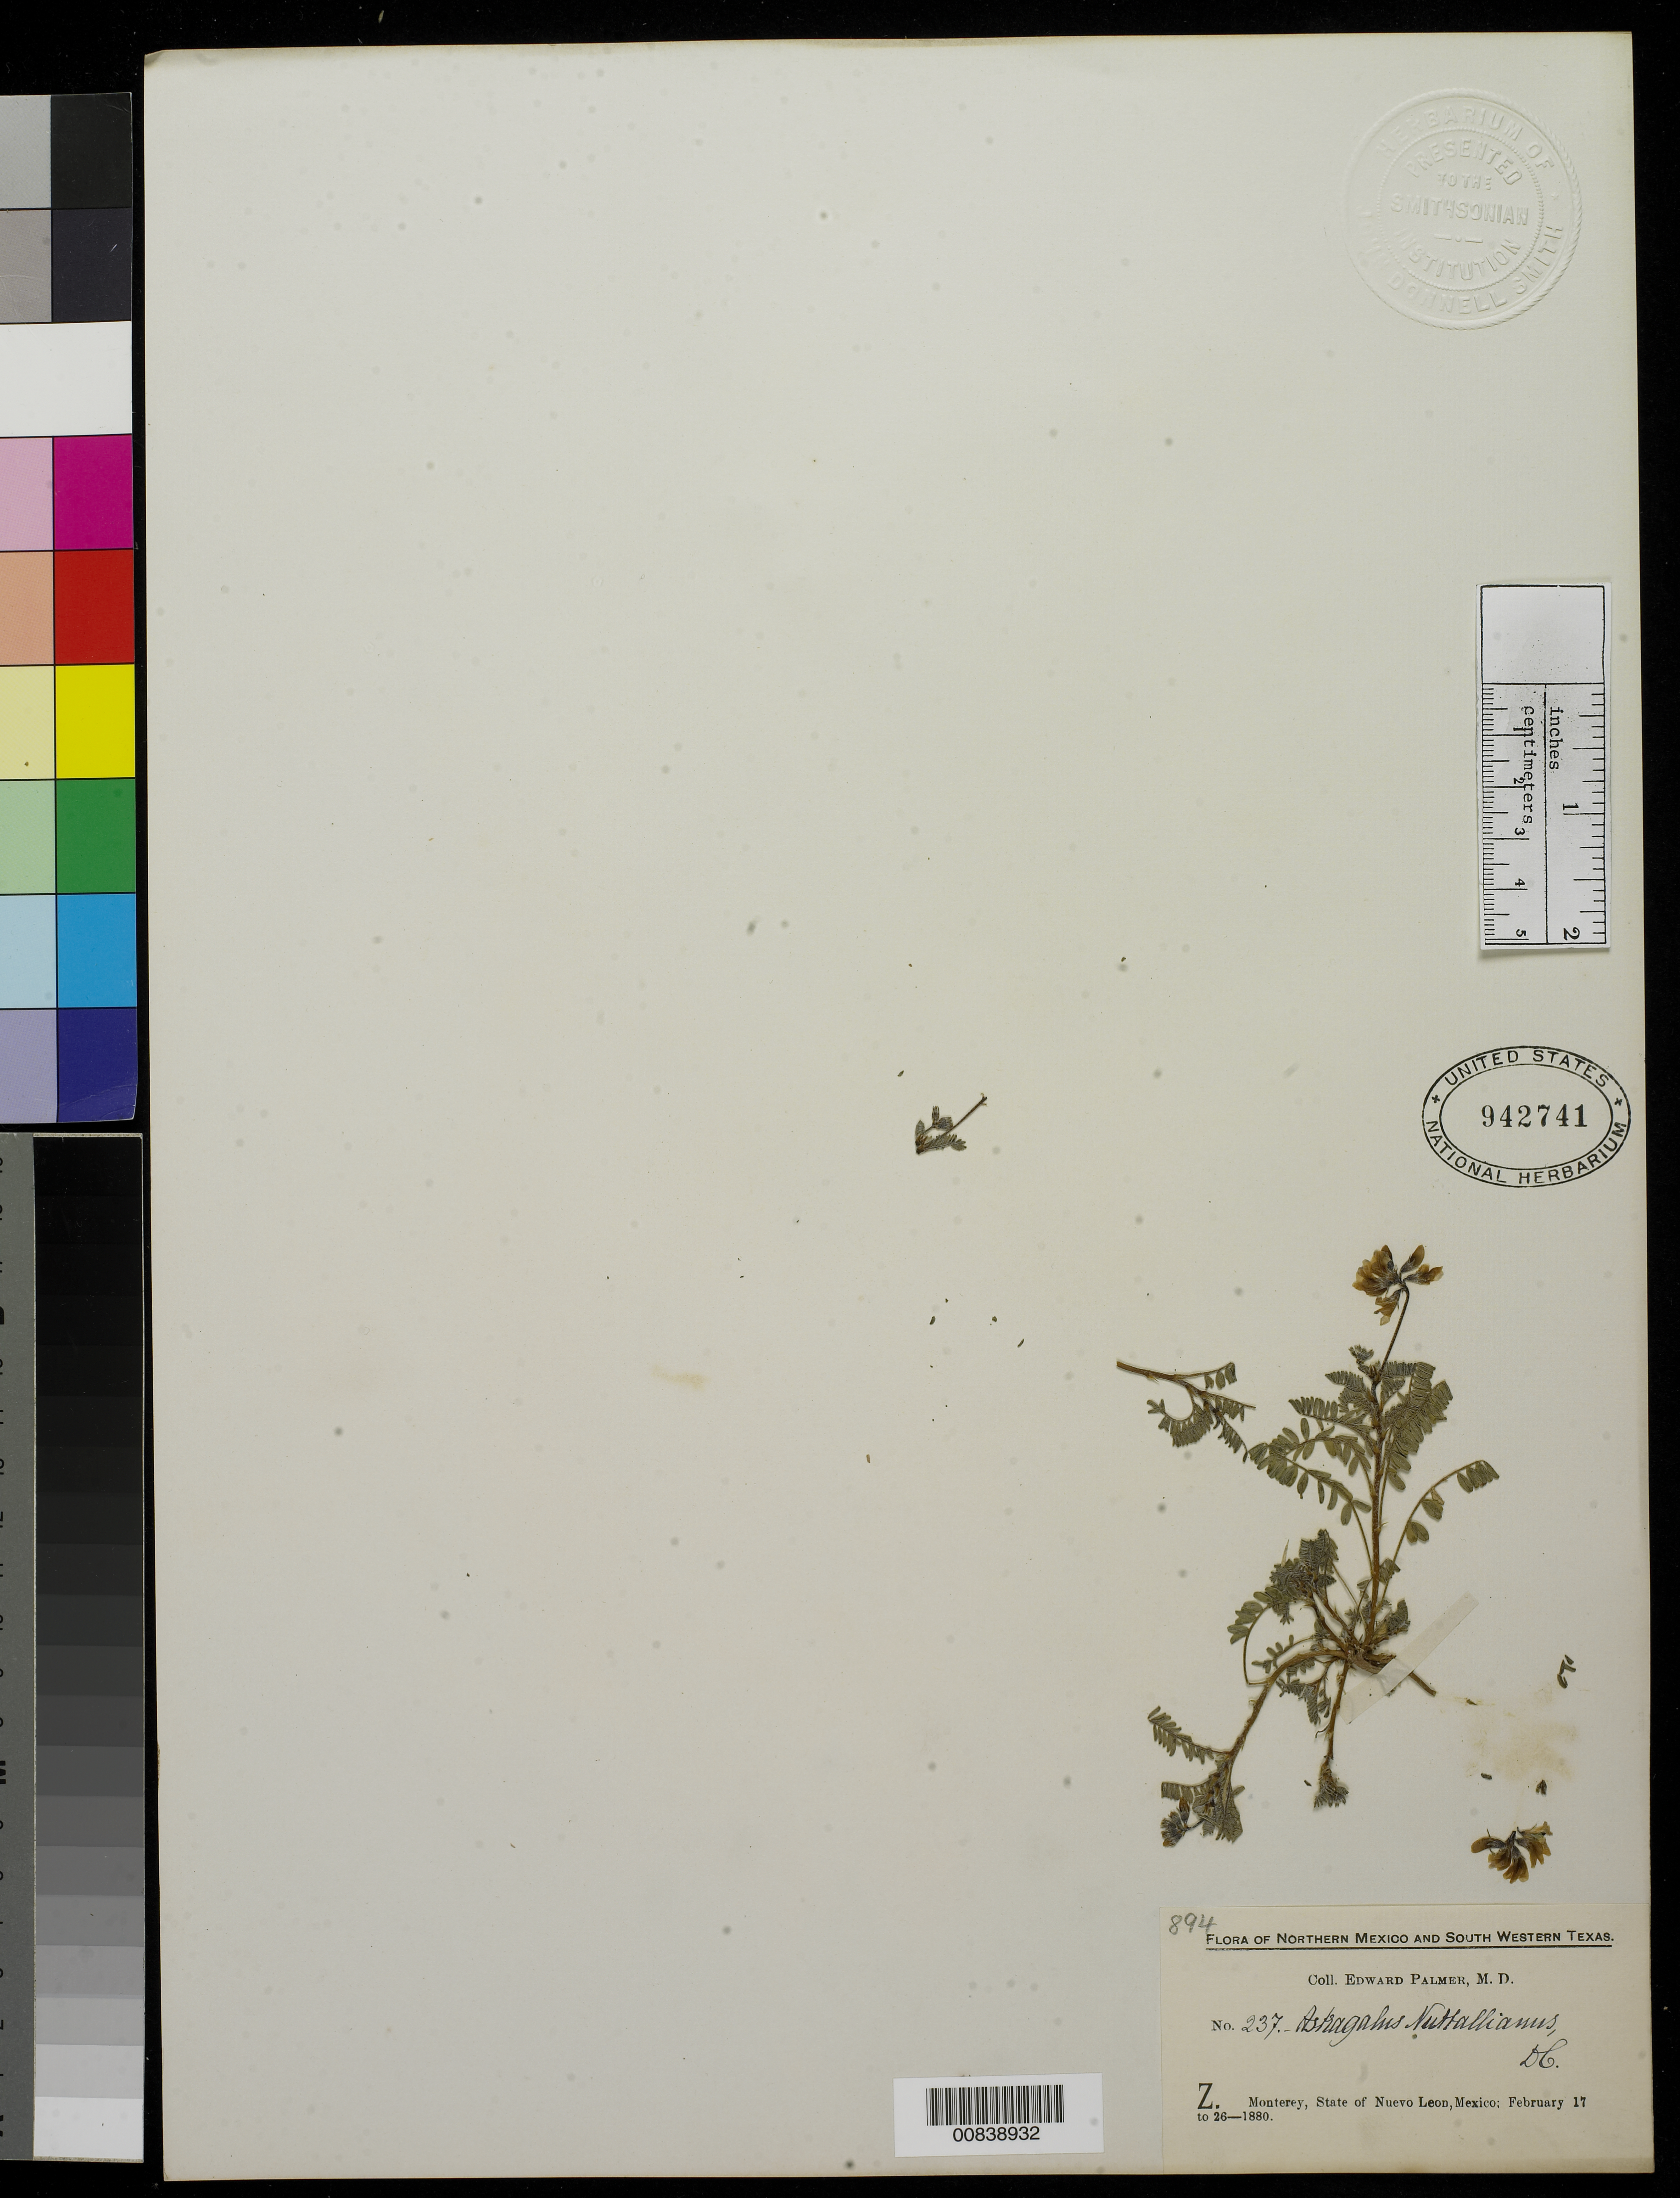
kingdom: Plantae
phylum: Tracheophyta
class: Magnoliopsida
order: Fabales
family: Fabaceae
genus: Astragalus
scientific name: Astragalus nuttallianus var. austrinus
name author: DC.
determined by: Estrada, E.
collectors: E. Palmer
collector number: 237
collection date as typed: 17 Feb 1880 to 26 Feb 1880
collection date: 1880-02-17/1880-02-26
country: Mexico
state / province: Nuevo León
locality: Z. Monterrey, Nuevo León.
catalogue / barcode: US 942741